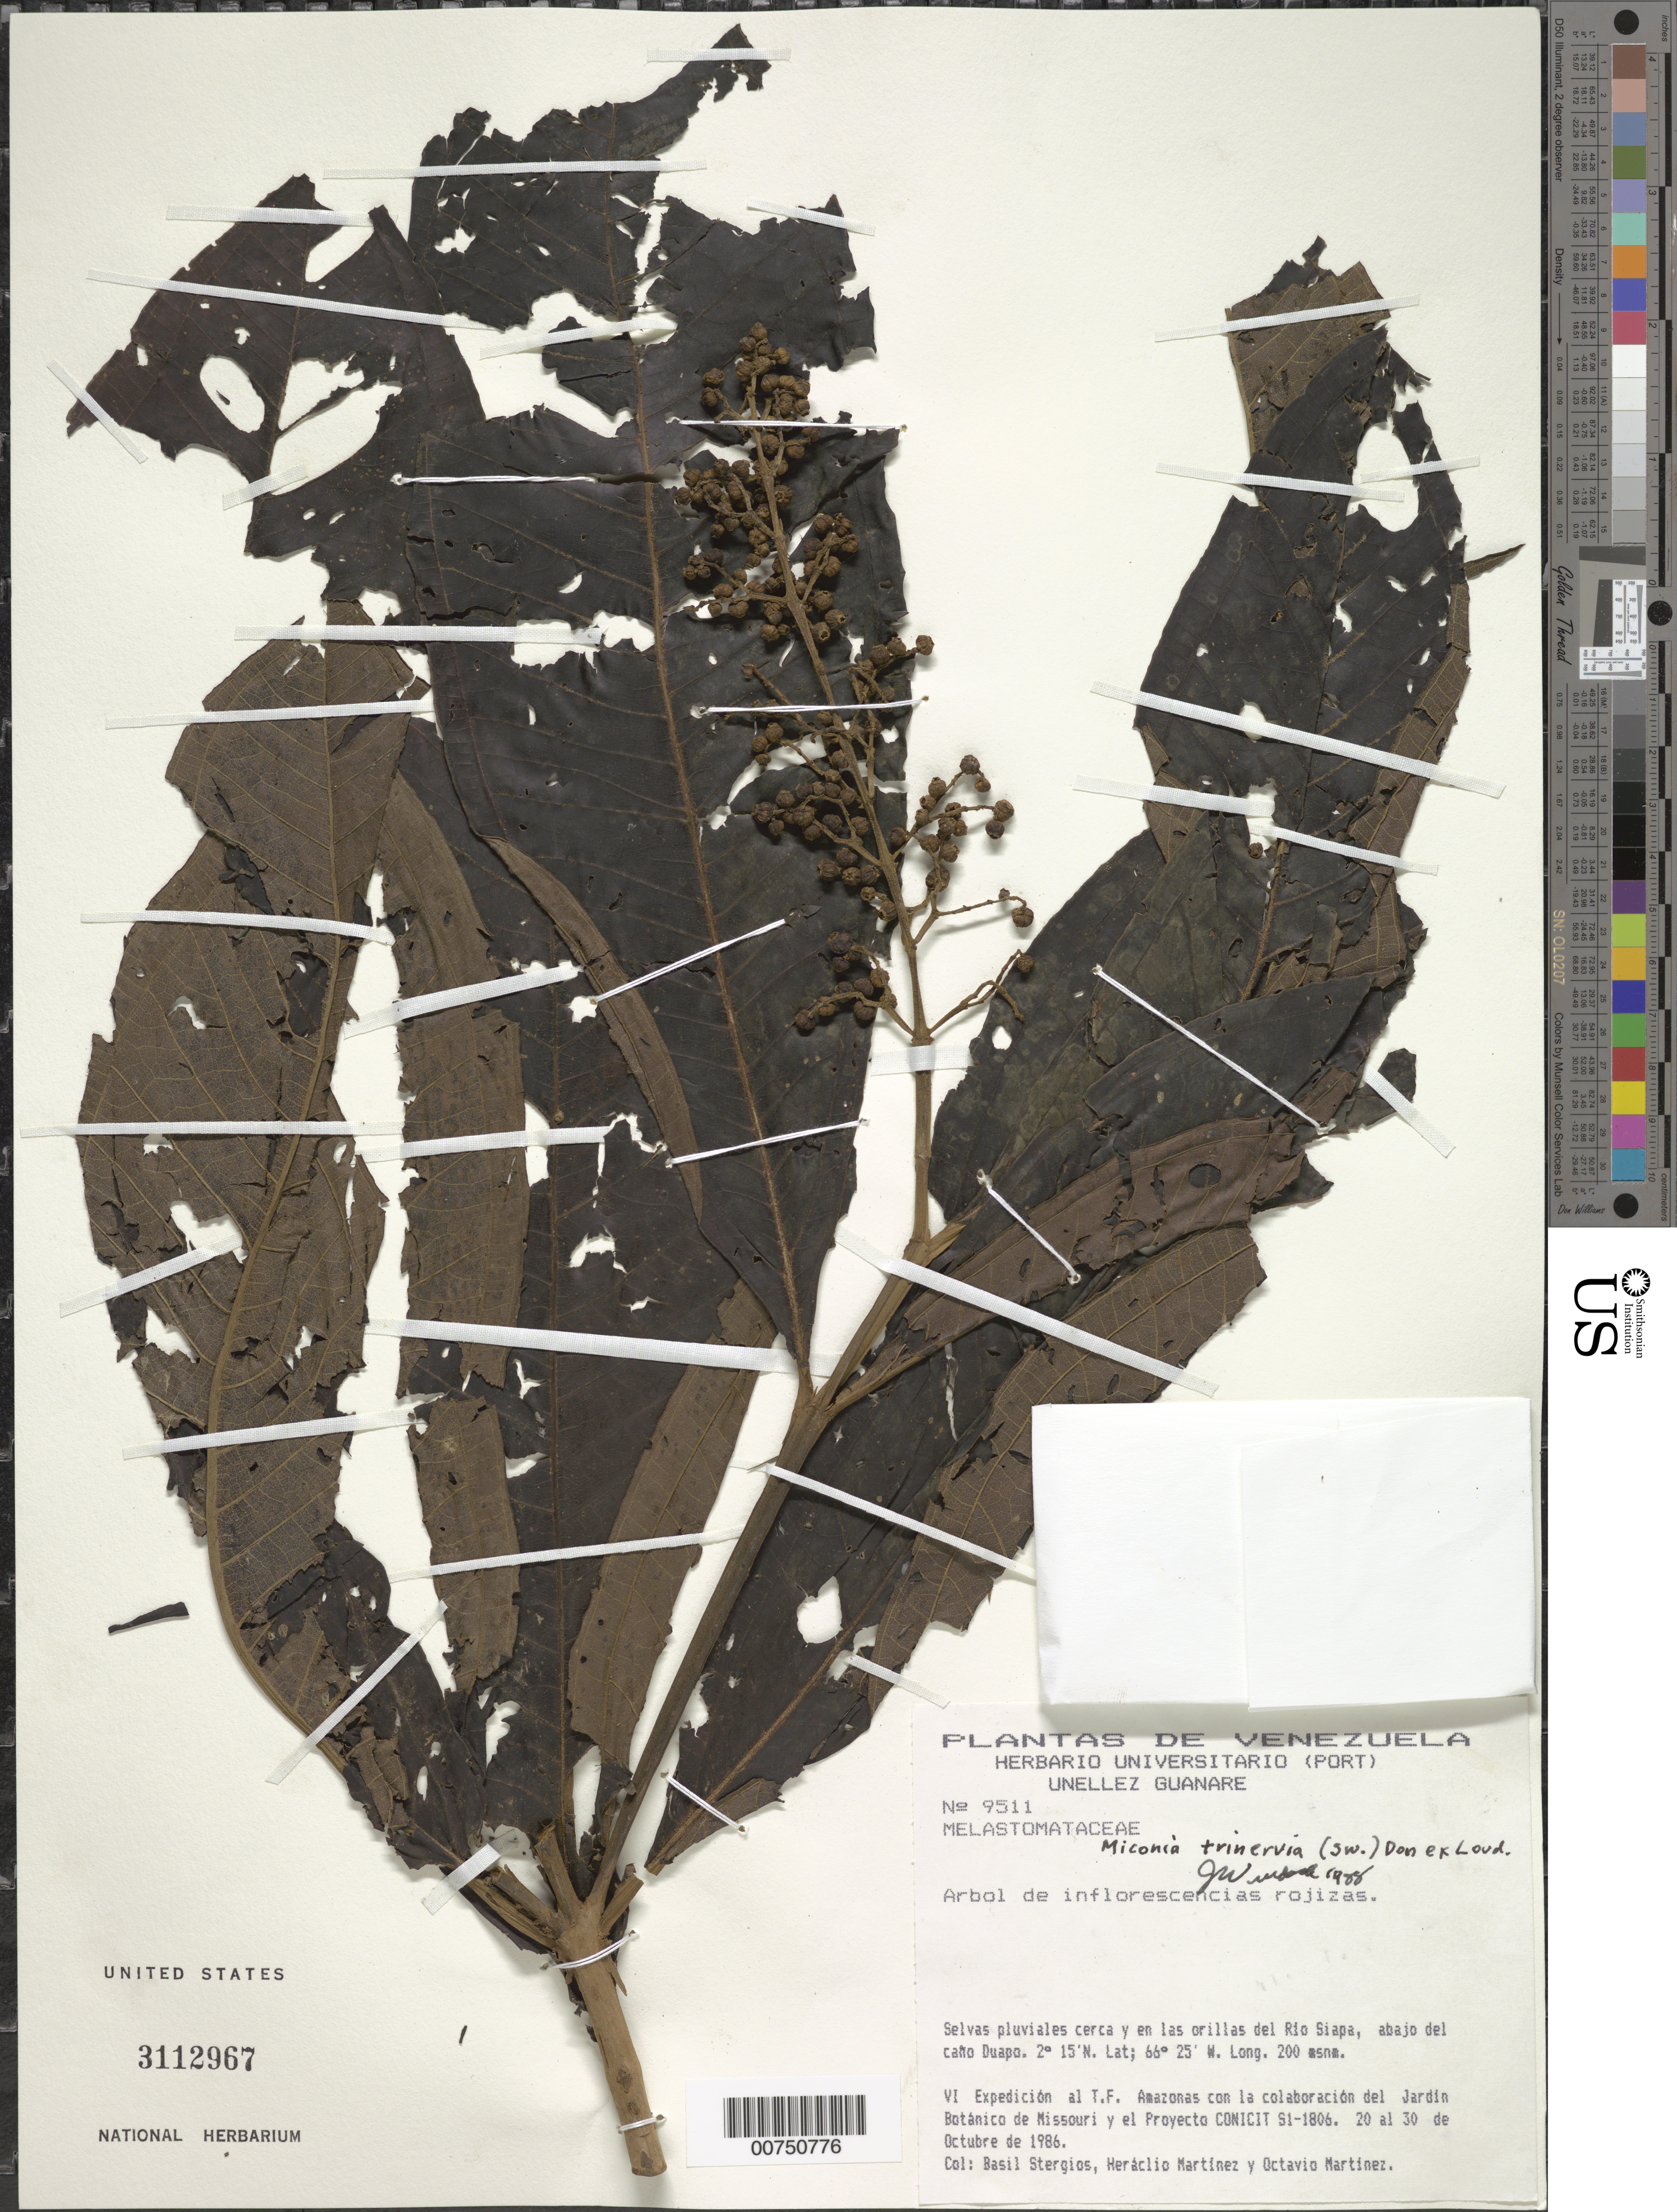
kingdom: Plantae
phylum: Tracheophyta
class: Magnoliopsida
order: Myrtales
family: Melastomataceae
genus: Miconia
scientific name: Miconia trinervia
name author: (Sw.) D. Don ex Loudon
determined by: Wurdack, John J., (US), US (UNITED STATES)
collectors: B. G. Stergios, H. Martinez & O. Martínez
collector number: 9511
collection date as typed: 20-Oct-86 to 30-Oct-86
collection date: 1986-10-20/1986-10-30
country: Venezuela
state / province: Amazonas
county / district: Río Negro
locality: Río Siapa, abajo del Caño Duapo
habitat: Selvas pluviales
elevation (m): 200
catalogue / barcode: US 3112967